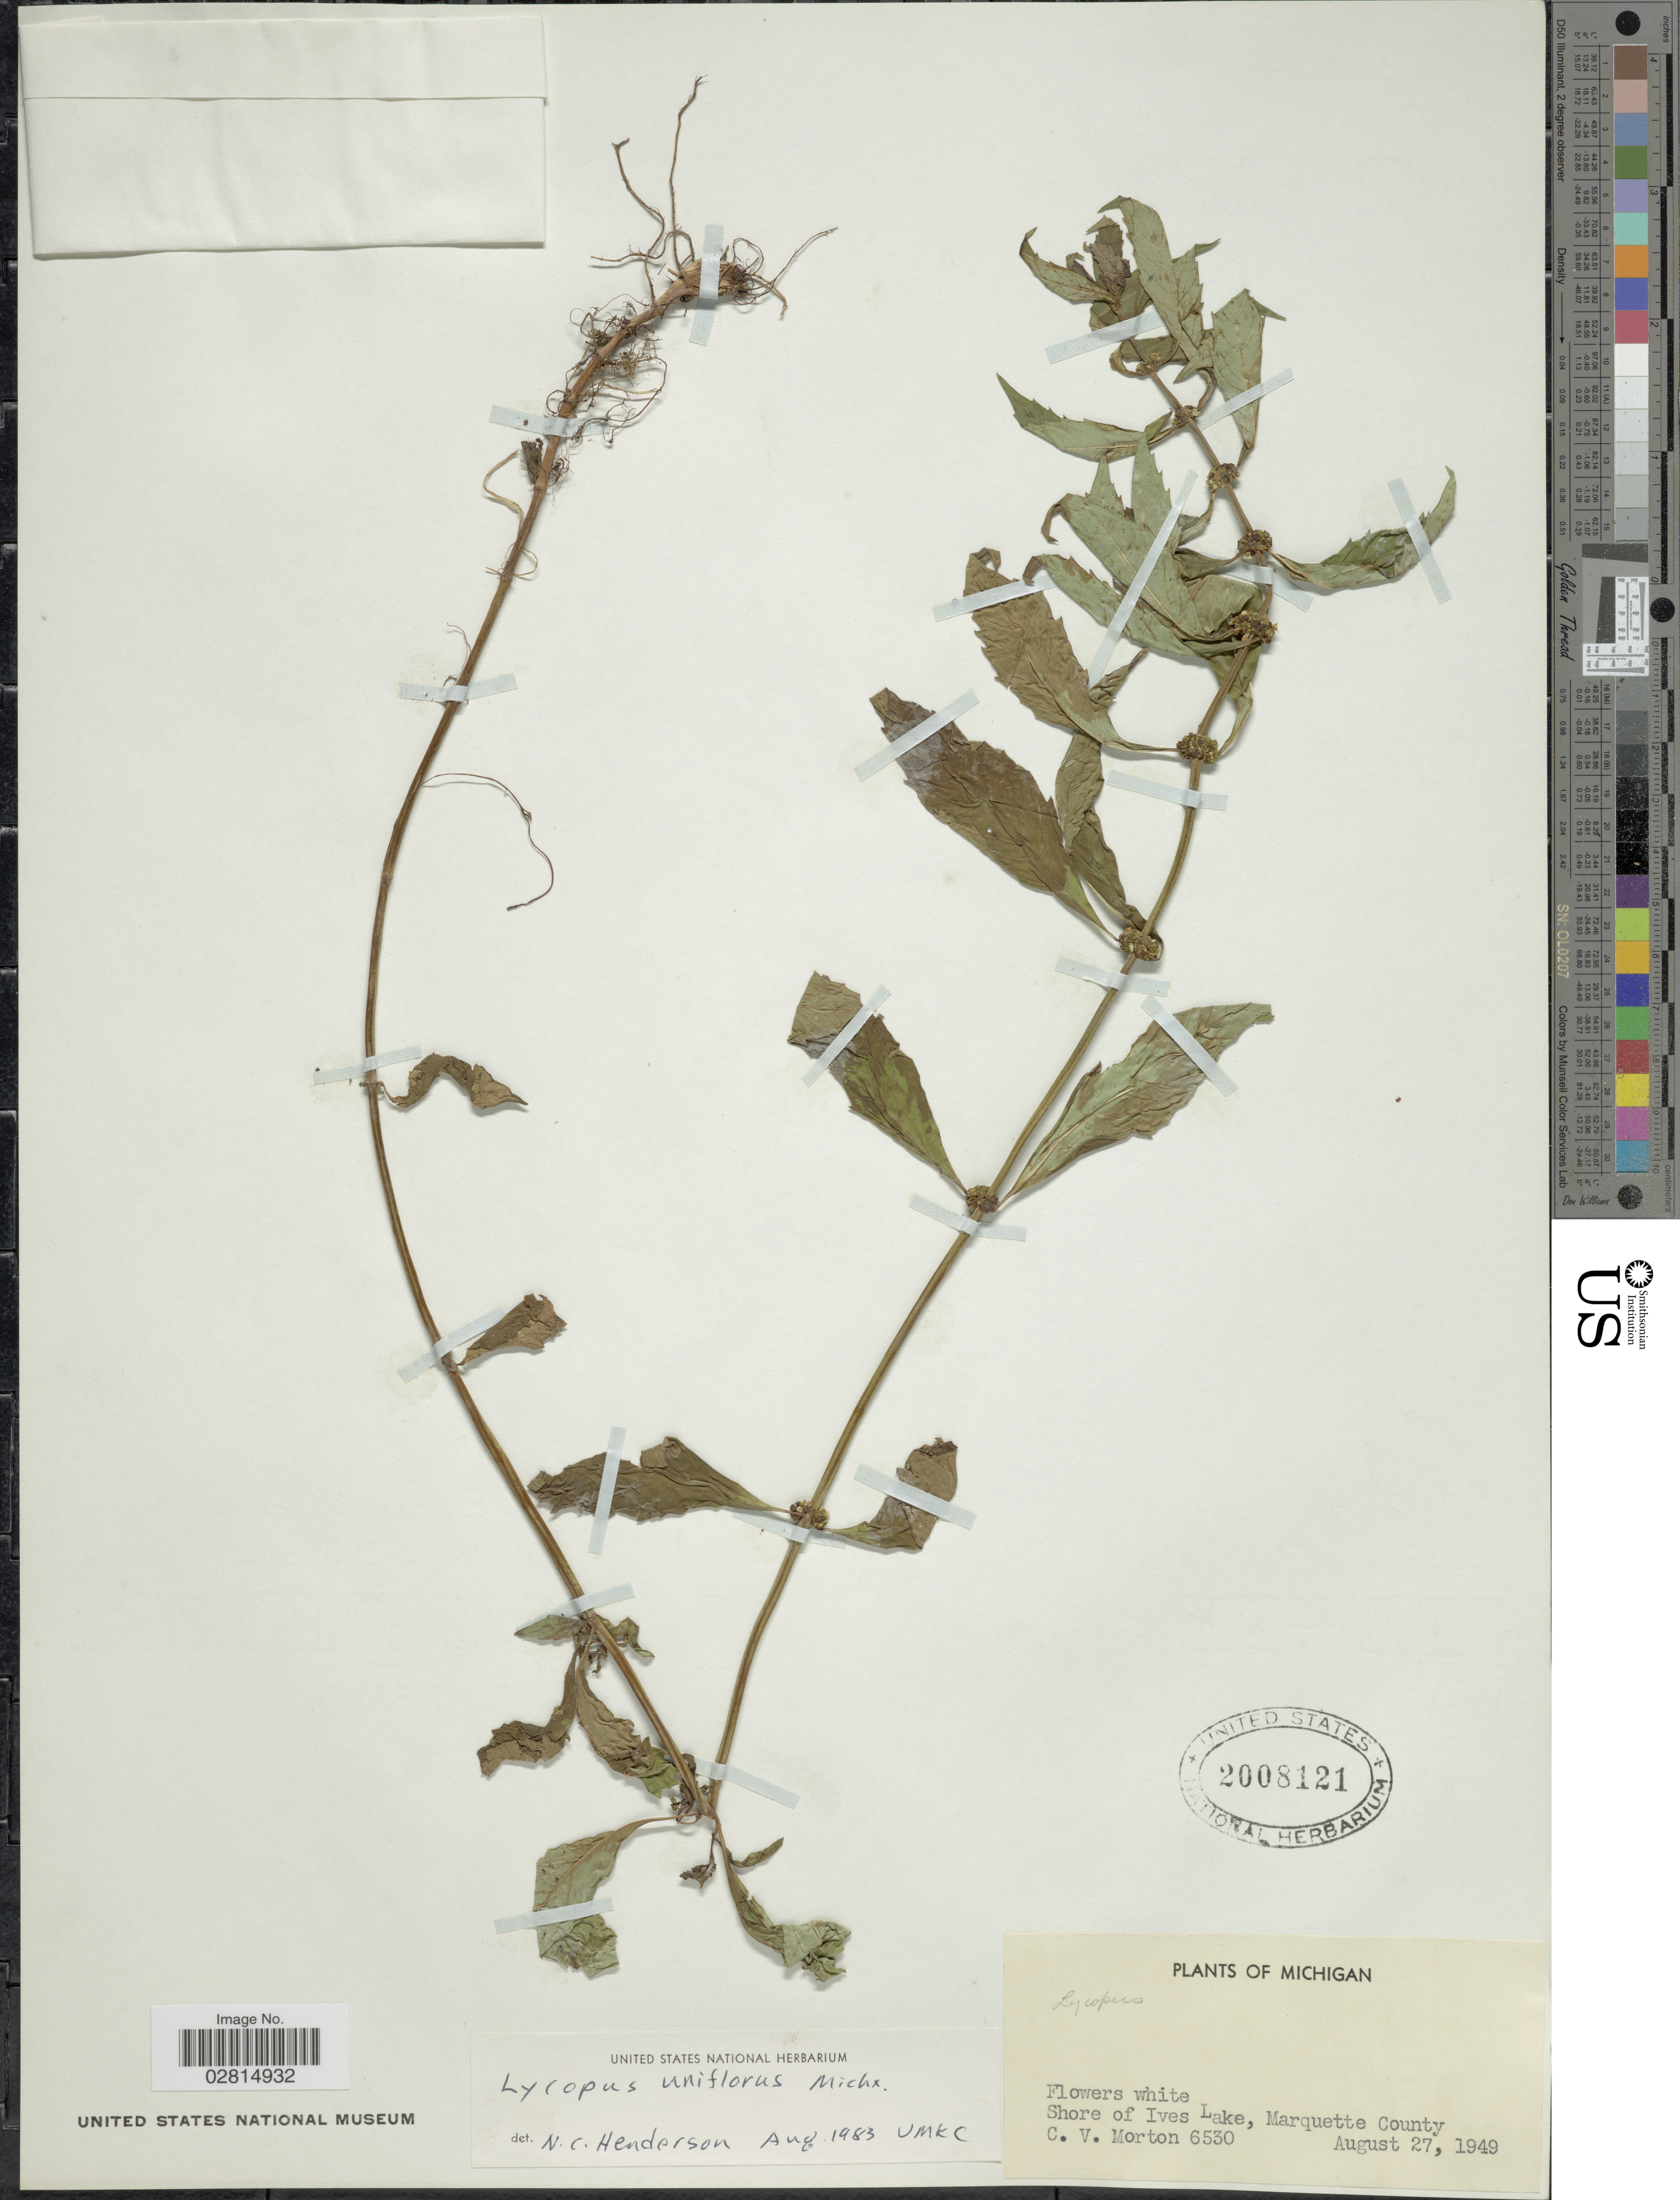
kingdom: Plantae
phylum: Tracheophyta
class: Magnoliopsida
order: Lamiales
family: Lamiaceae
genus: Lycopus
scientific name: Lycopus uniflorus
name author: Michx.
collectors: C. V. Morton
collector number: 6530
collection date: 1949-08-27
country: United States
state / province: Michigan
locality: Shore of Ives Lake, Marquette County.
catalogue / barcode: US 2008121